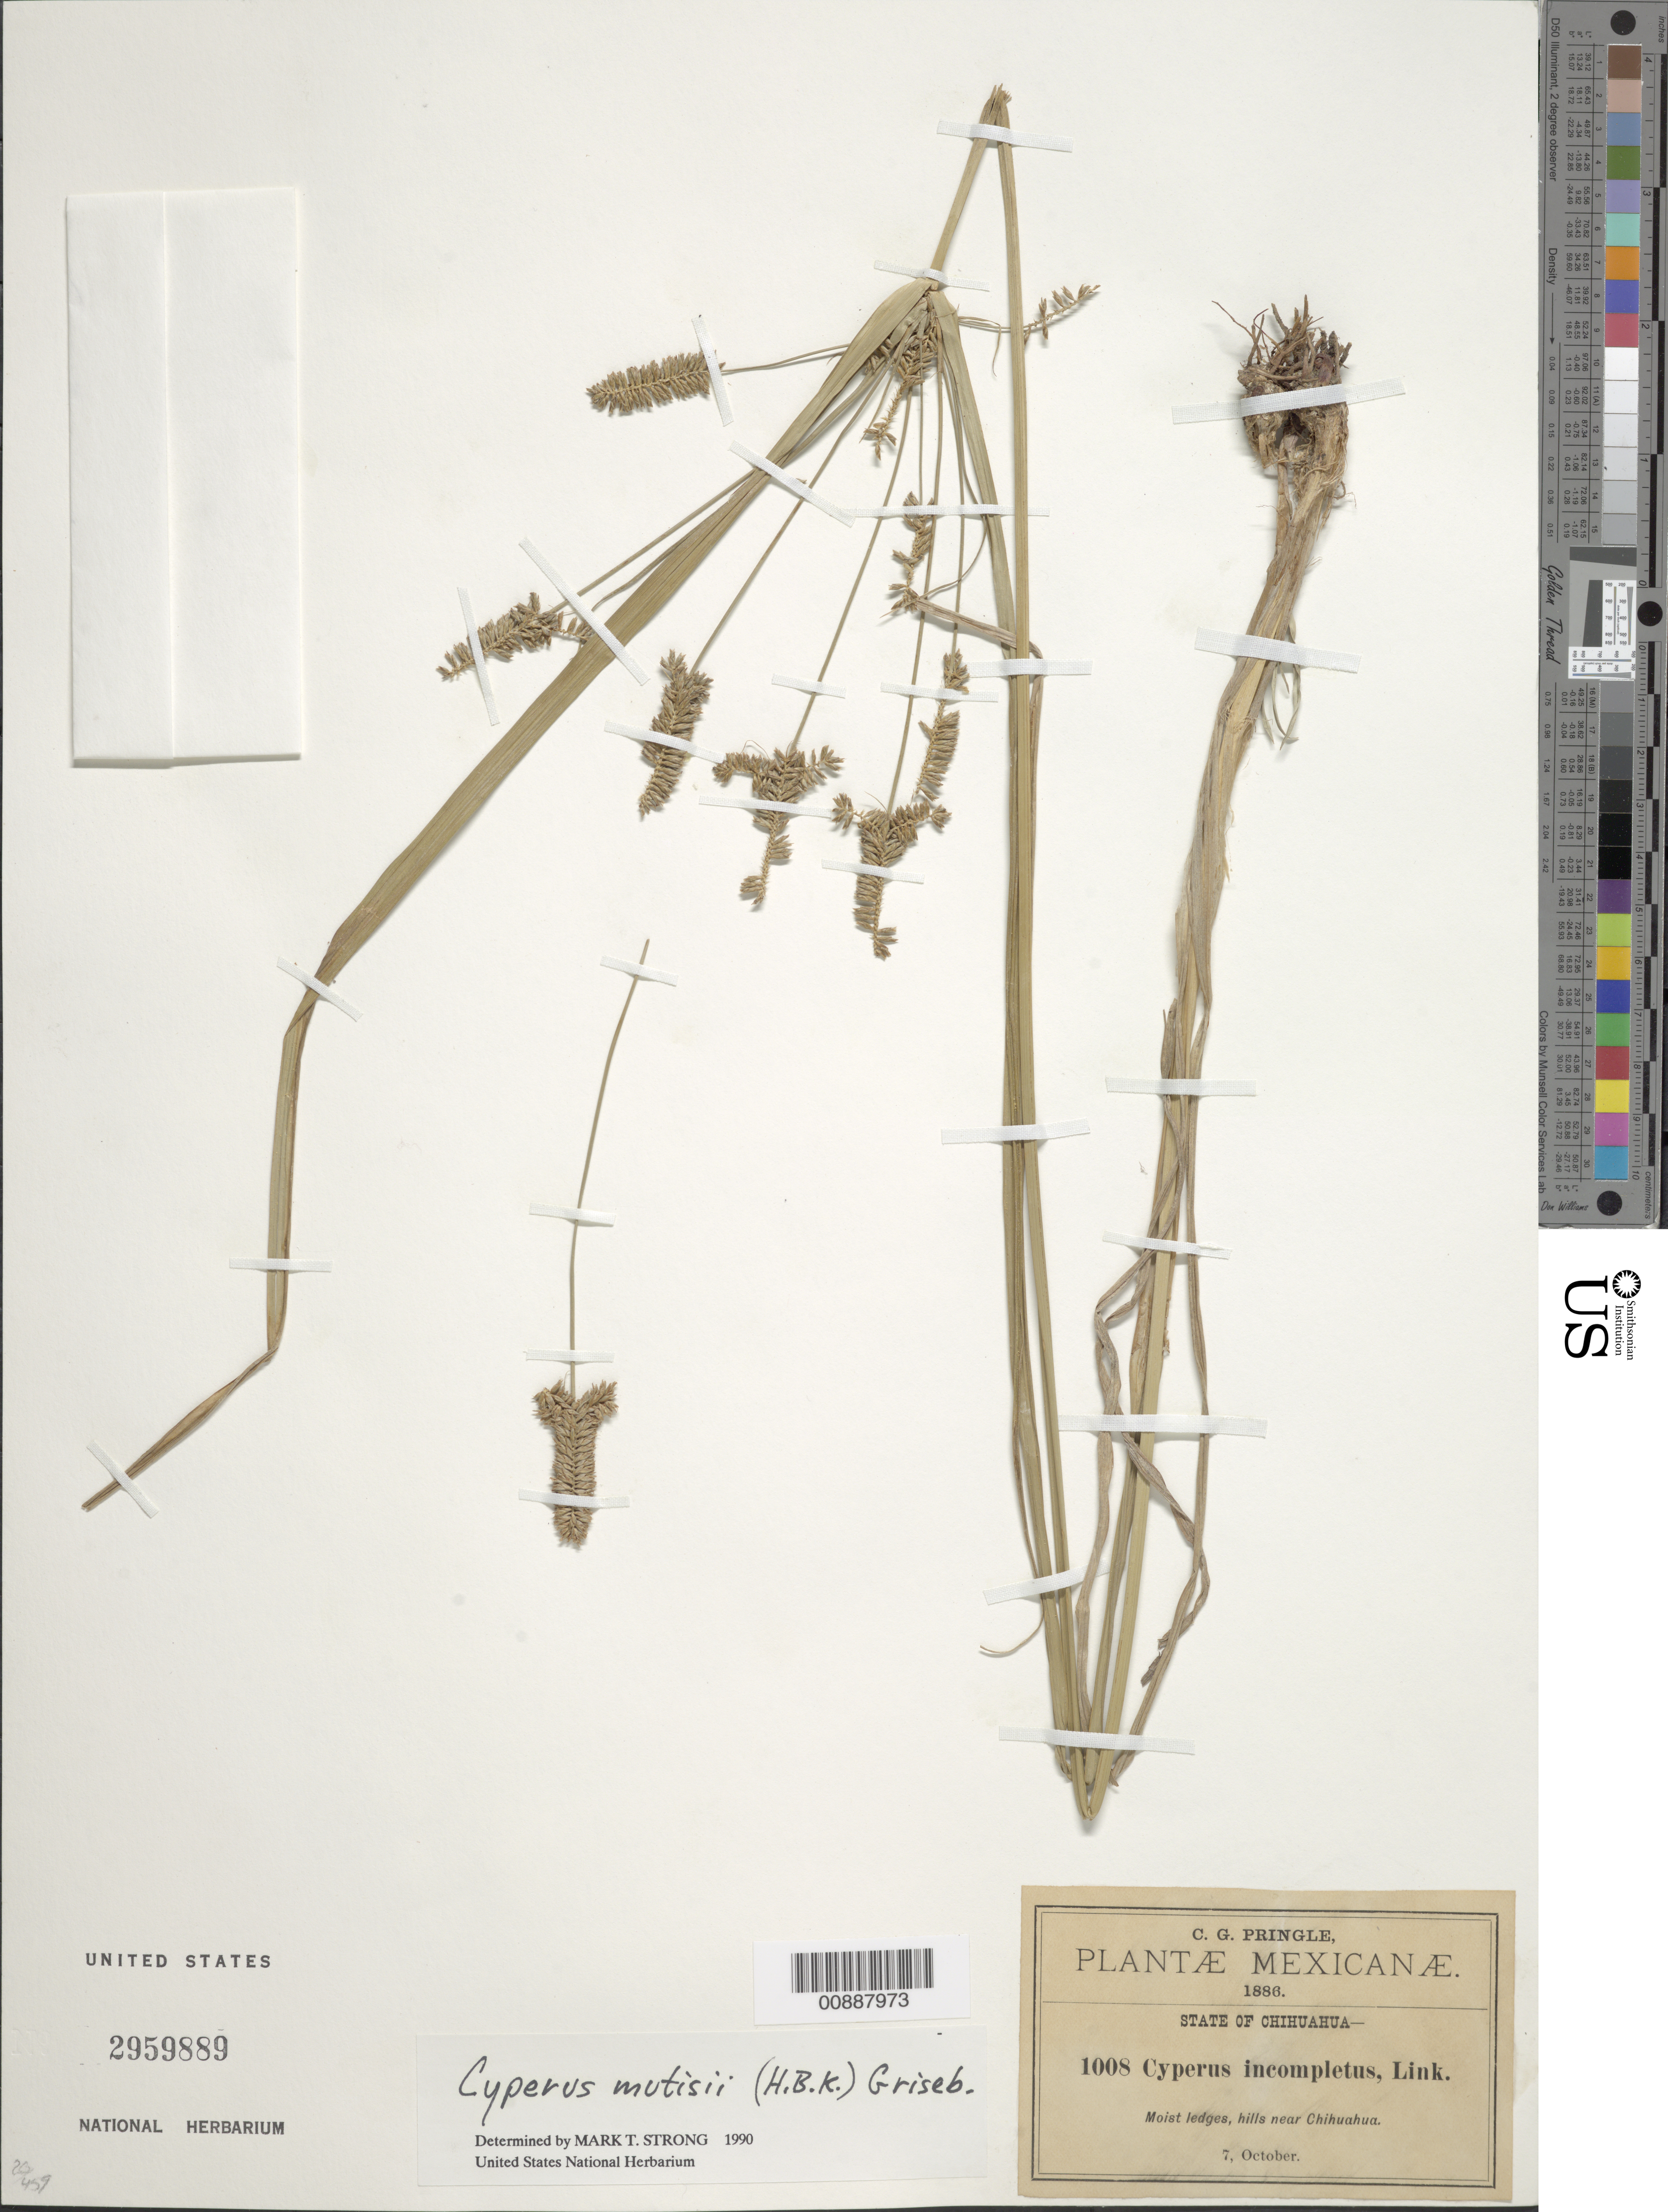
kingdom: Plantae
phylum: Tracheophyta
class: Liliopsida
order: Poales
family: Cyperaceae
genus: Cyperus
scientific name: Cyperus mutisii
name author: (Kunth) Andersson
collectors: C. G. Pringle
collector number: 1008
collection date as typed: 07 Oct 1886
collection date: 1886-10-07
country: Mexico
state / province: Chihuahua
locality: Hills near Chihuahua.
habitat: Moist ledges.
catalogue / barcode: US 2959889